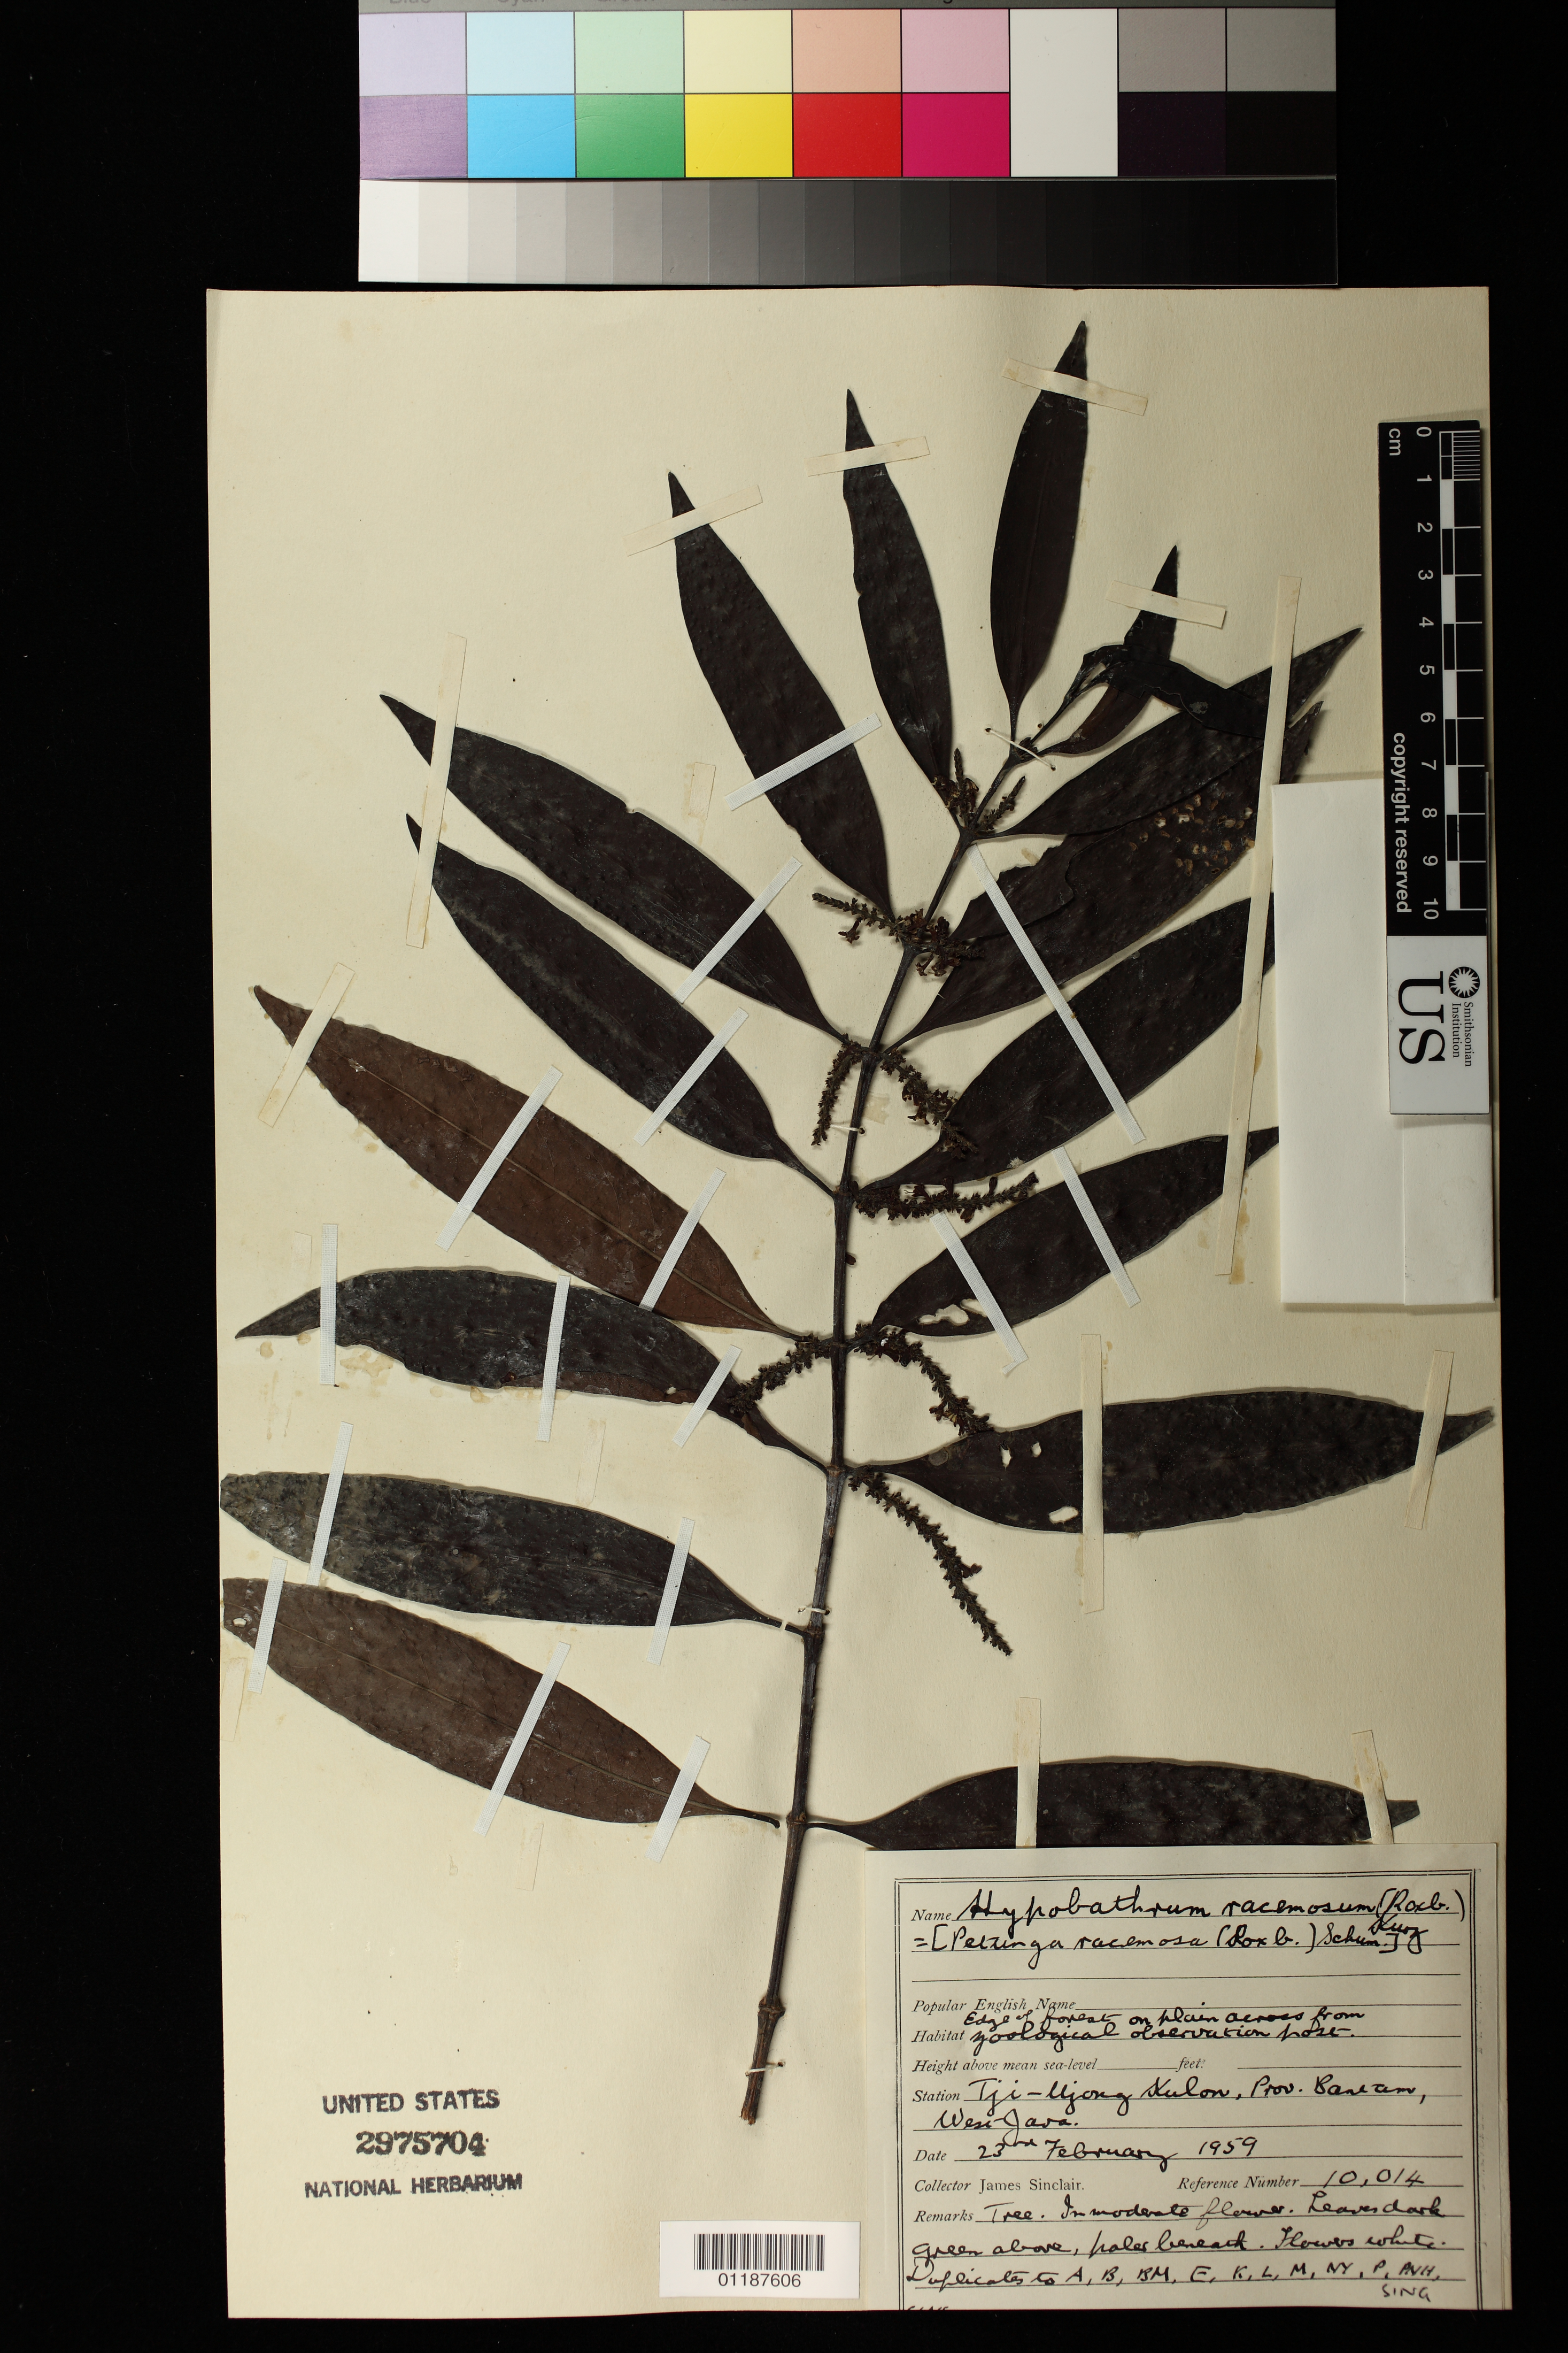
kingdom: Plantae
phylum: Tracheophyta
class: Magnoliopsida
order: Gentianales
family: Rubiaceae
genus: Hypobathrum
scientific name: Hypobathrum racemosum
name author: (Roxb.) Kurz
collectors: J. Sinclair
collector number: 10014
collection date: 1959-02-23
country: Indonesia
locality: Tji-Ujong Xulon, Prov. Bandung, West Java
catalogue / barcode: US 2975704